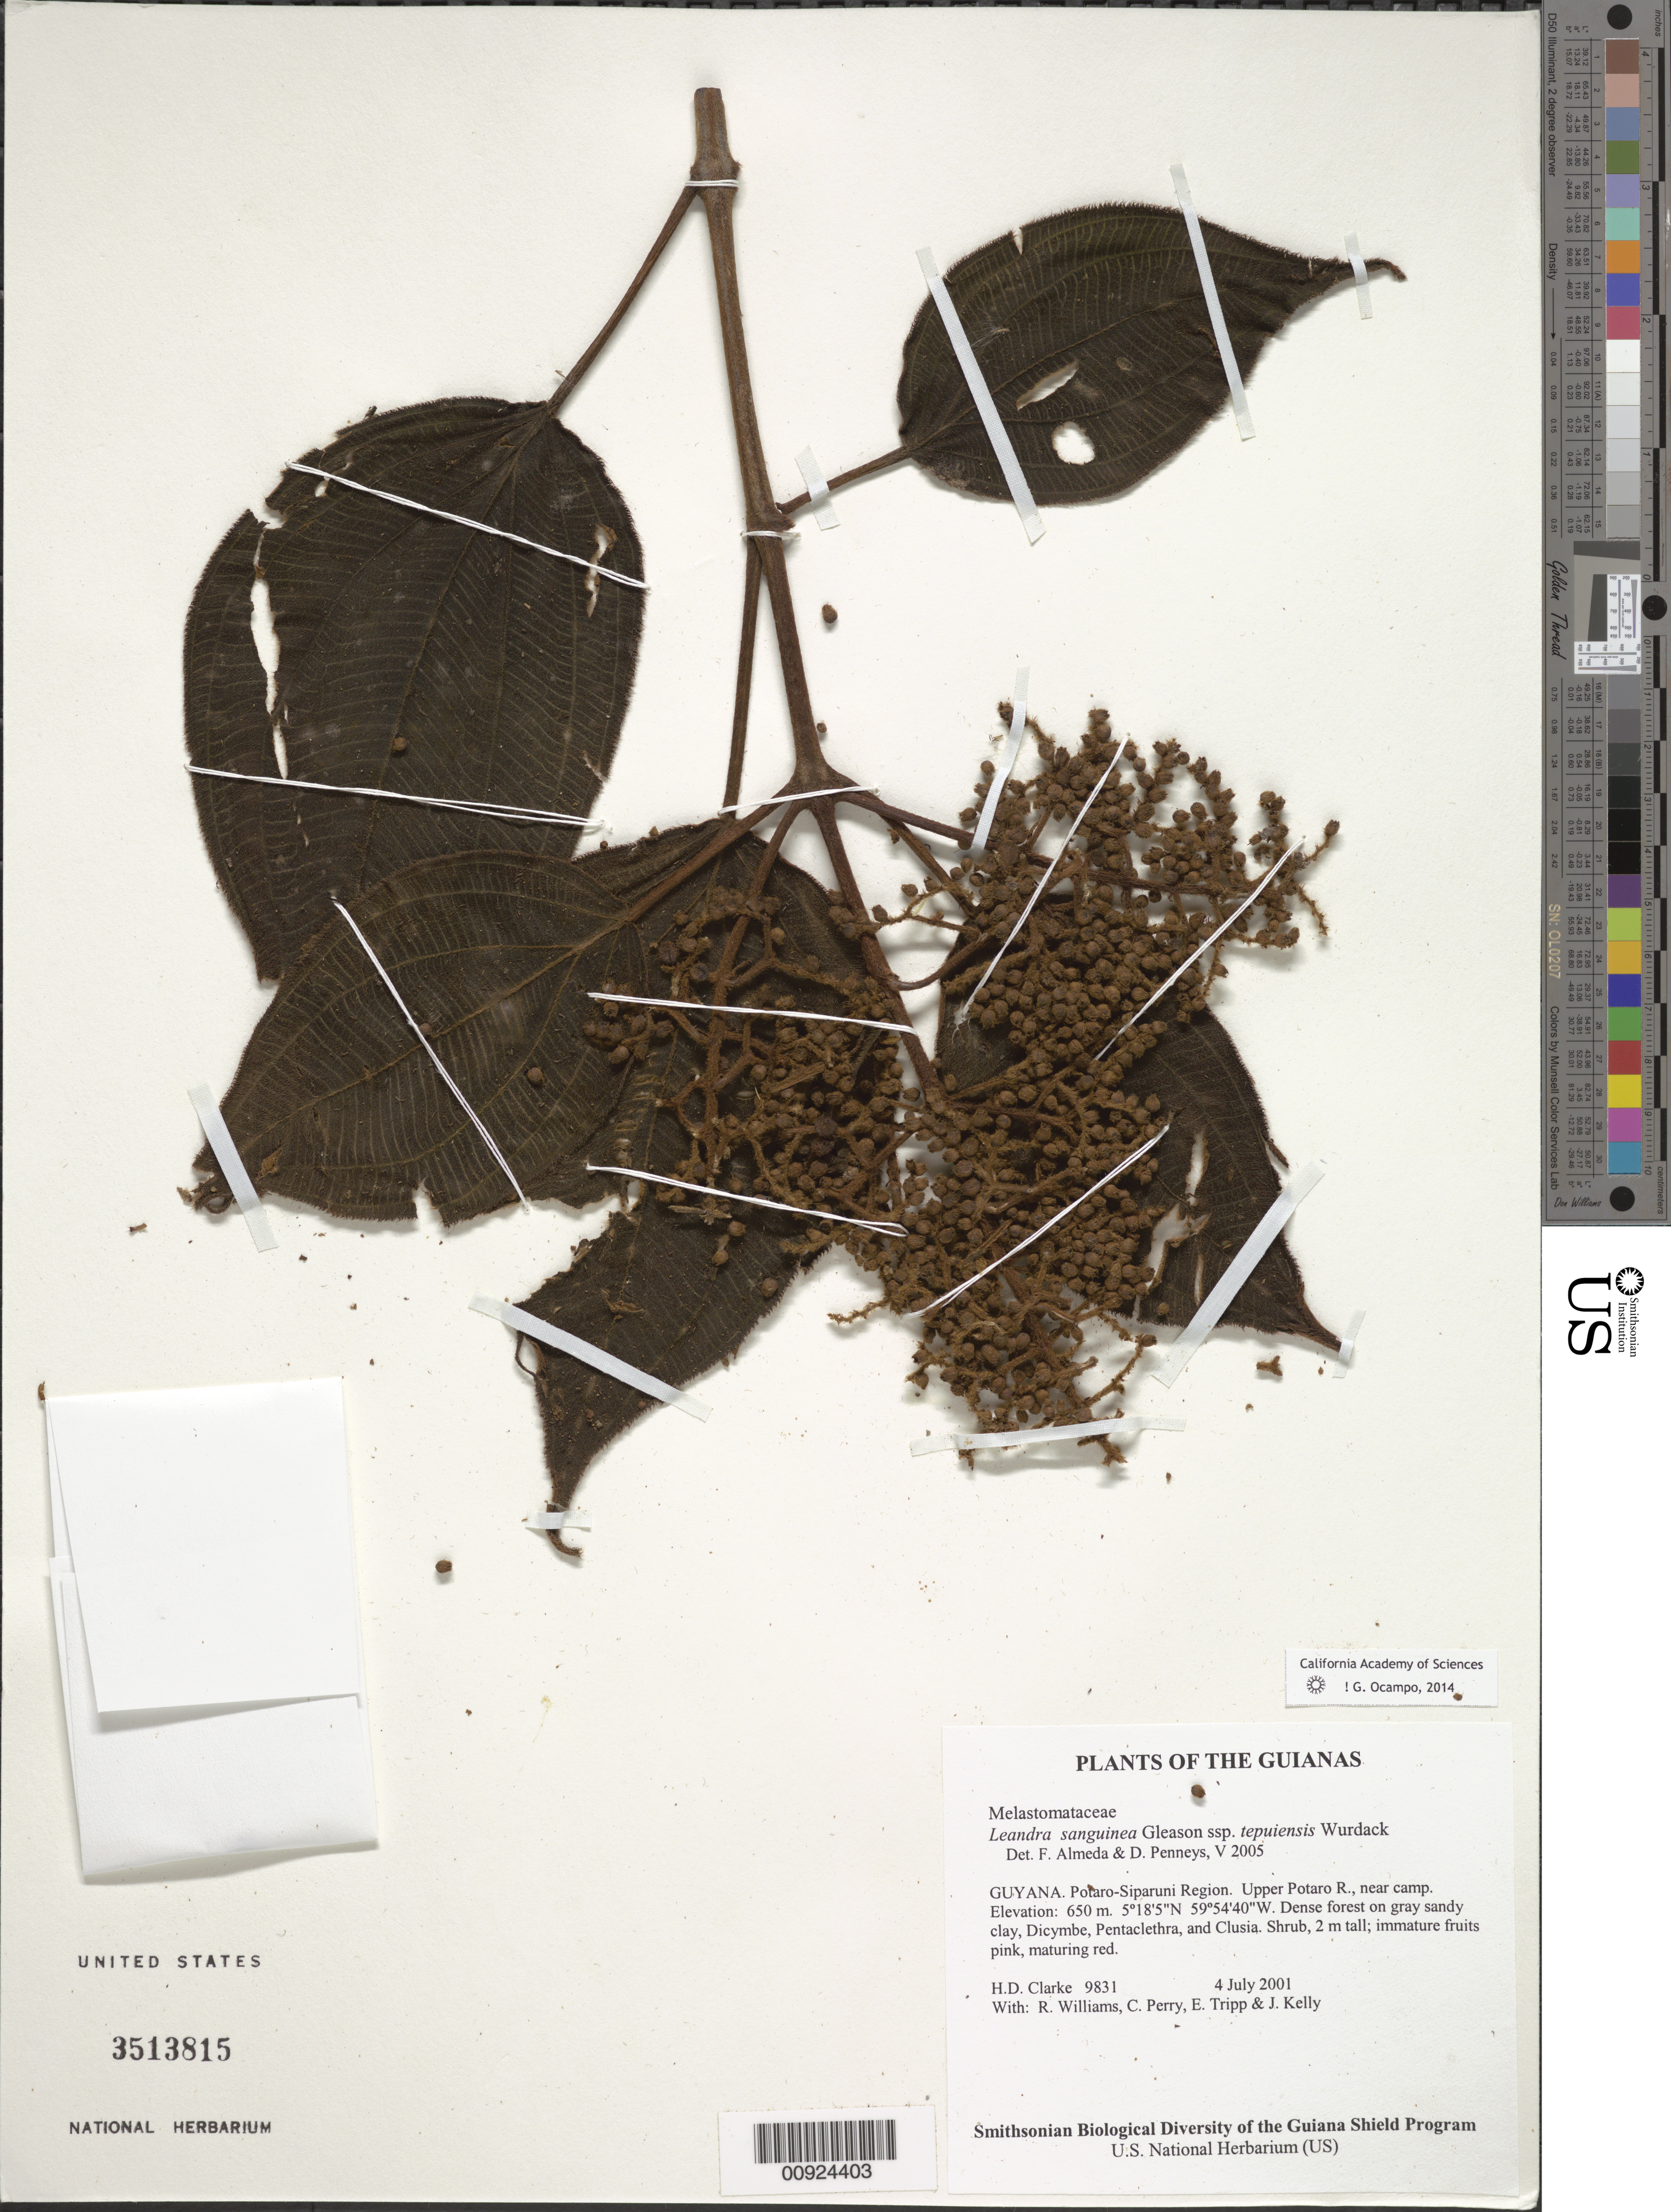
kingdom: Plantae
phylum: Tracheophyta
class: Magnoliopsida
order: Myrtales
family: Melastomataceae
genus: Leandra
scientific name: Leandra sanguinea subsp. tepuiensis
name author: Wurdack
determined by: Almeda, F.; Penneys, D. S.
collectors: H. D. Clarke, R. Williams, C. Perry, E. Tripp & J. Kelly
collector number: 9831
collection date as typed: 4 July 2001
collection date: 2001-07-04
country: Guyana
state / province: Potaro-Siparuni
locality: Upper Potaro R., near camp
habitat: Dense forest on gray sandy clay, Dicymbe, Pentaclethra, and Clusia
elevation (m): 650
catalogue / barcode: US 3513815